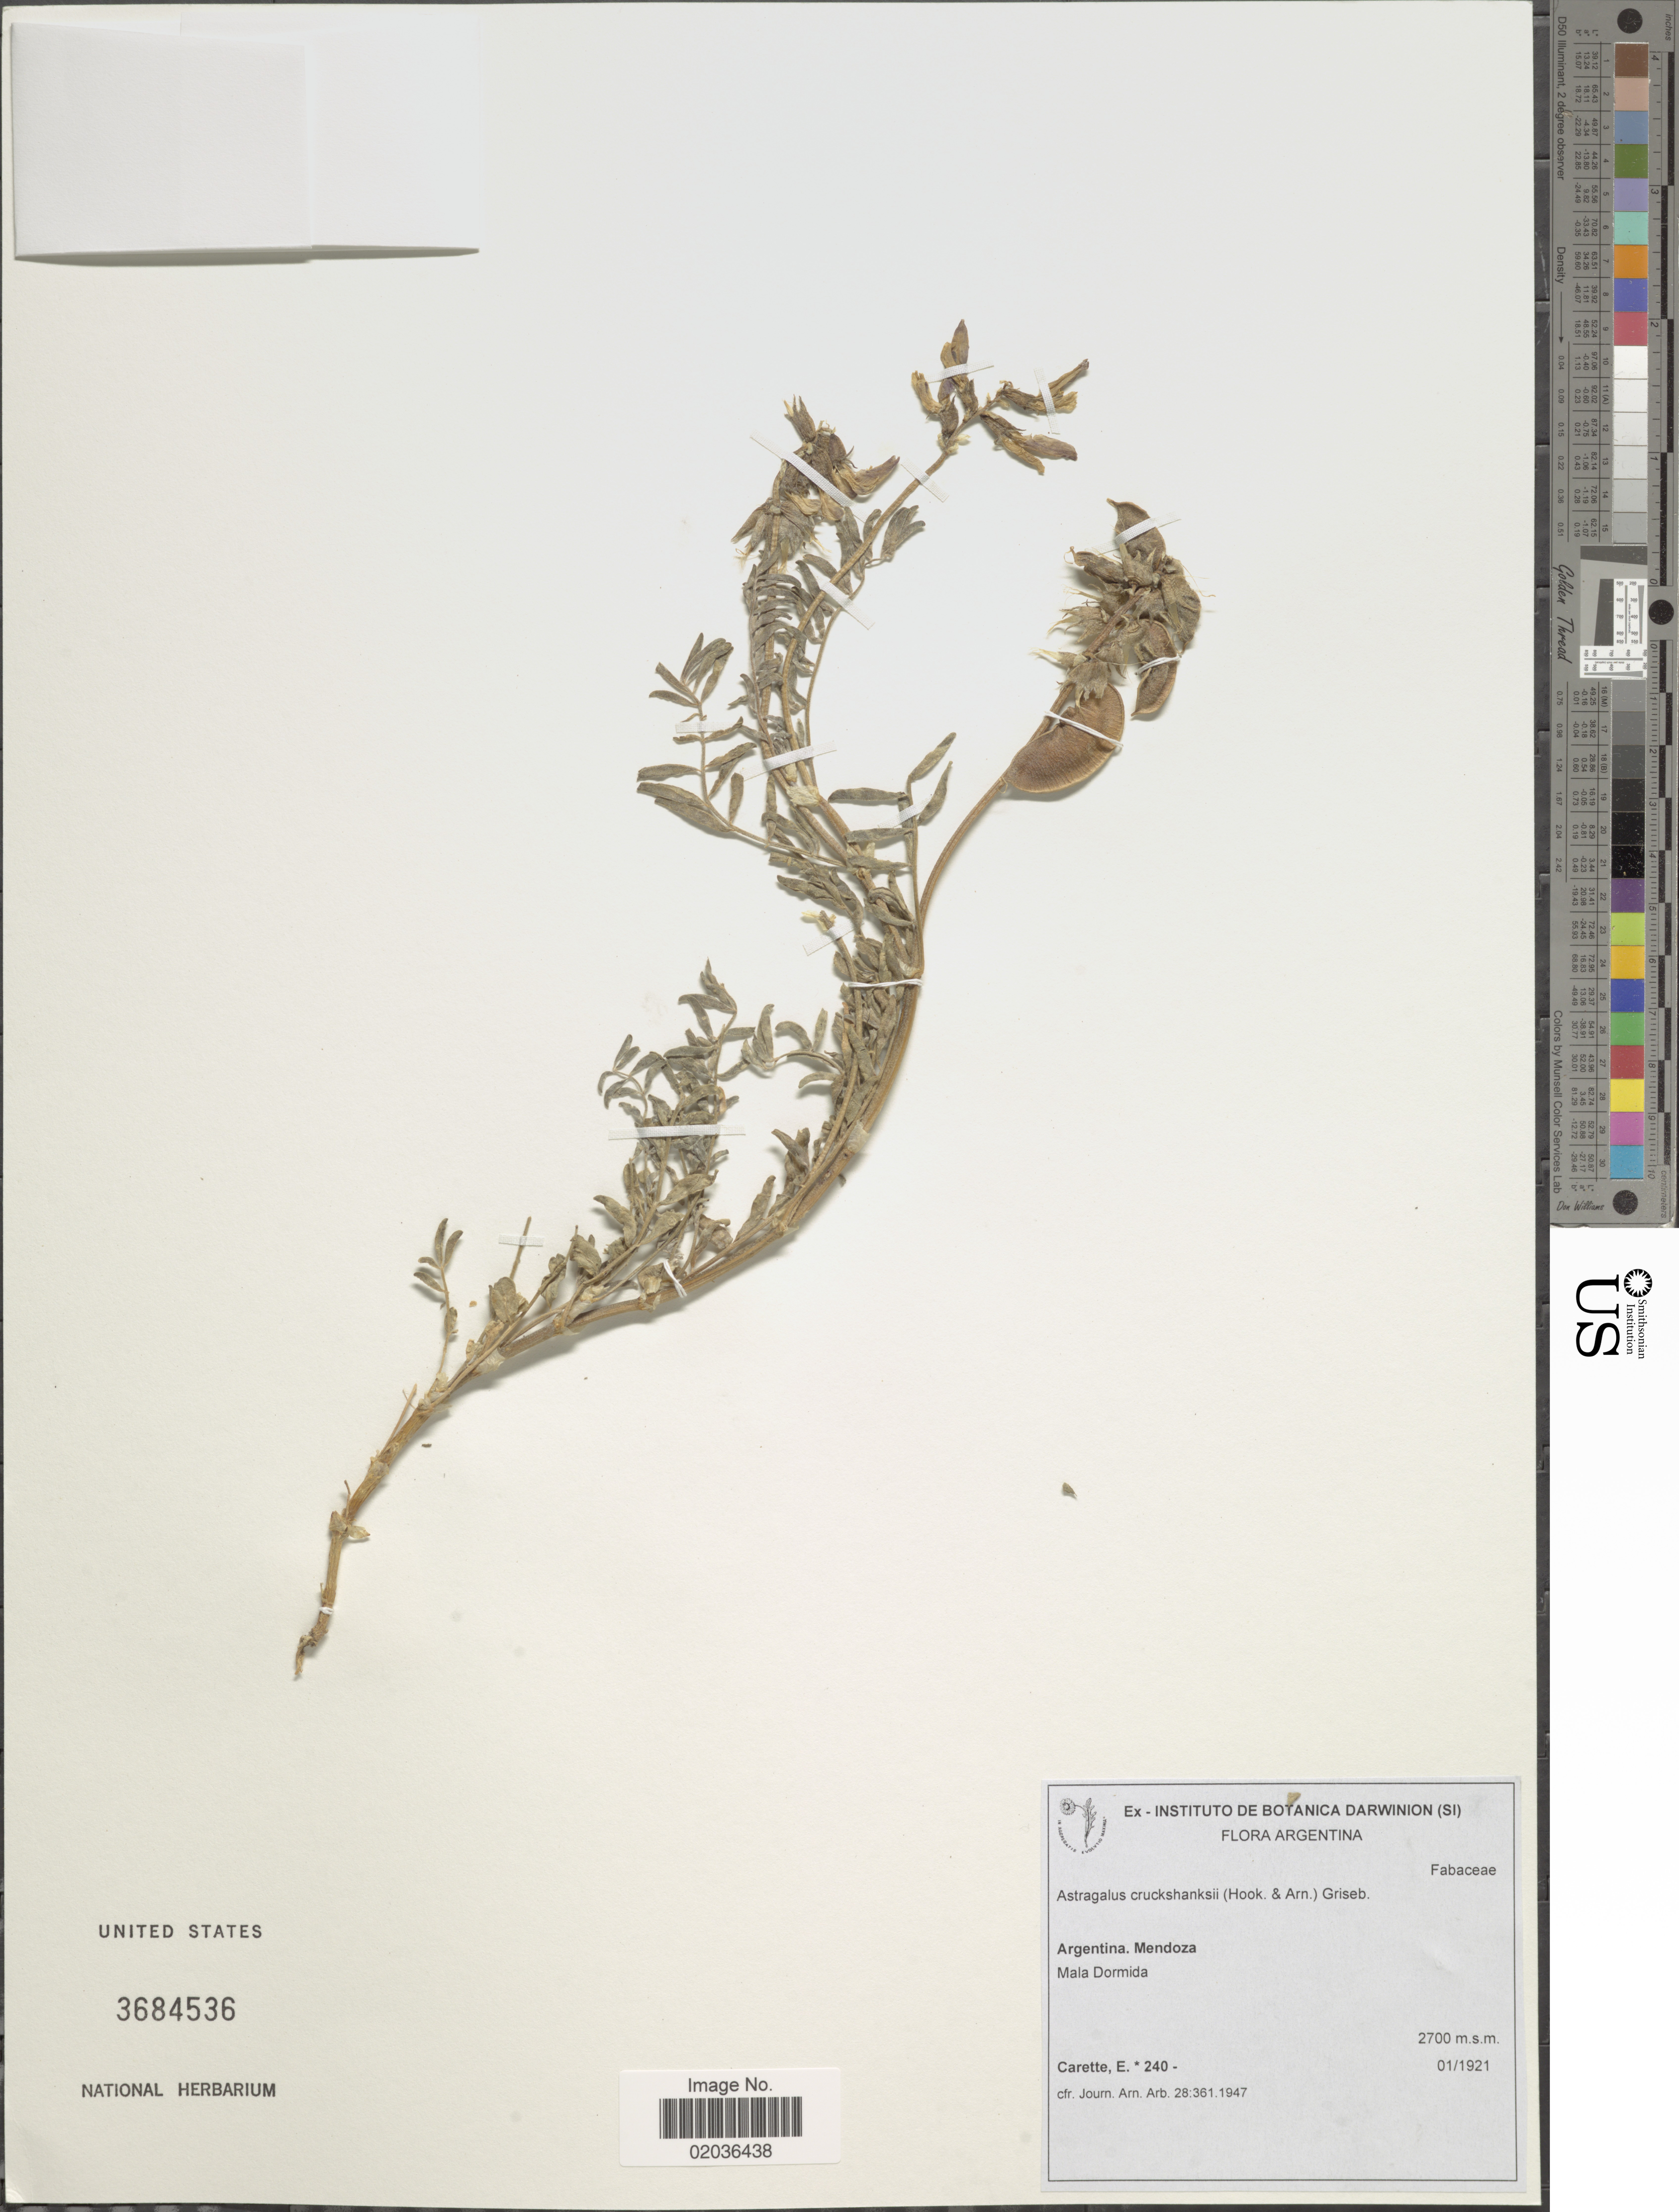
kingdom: Plantae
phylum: Tracheophyta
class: Magnoliopsida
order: Fabales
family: Fabaceae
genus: Astragalus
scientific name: Astragalus cruckshanksii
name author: (Hook. & Arn.) Griseb.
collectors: E. Carette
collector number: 240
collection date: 1921-01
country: Argentina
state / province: Mendoza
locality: Mala Dormida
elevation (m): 2700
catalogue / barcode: US 3684536